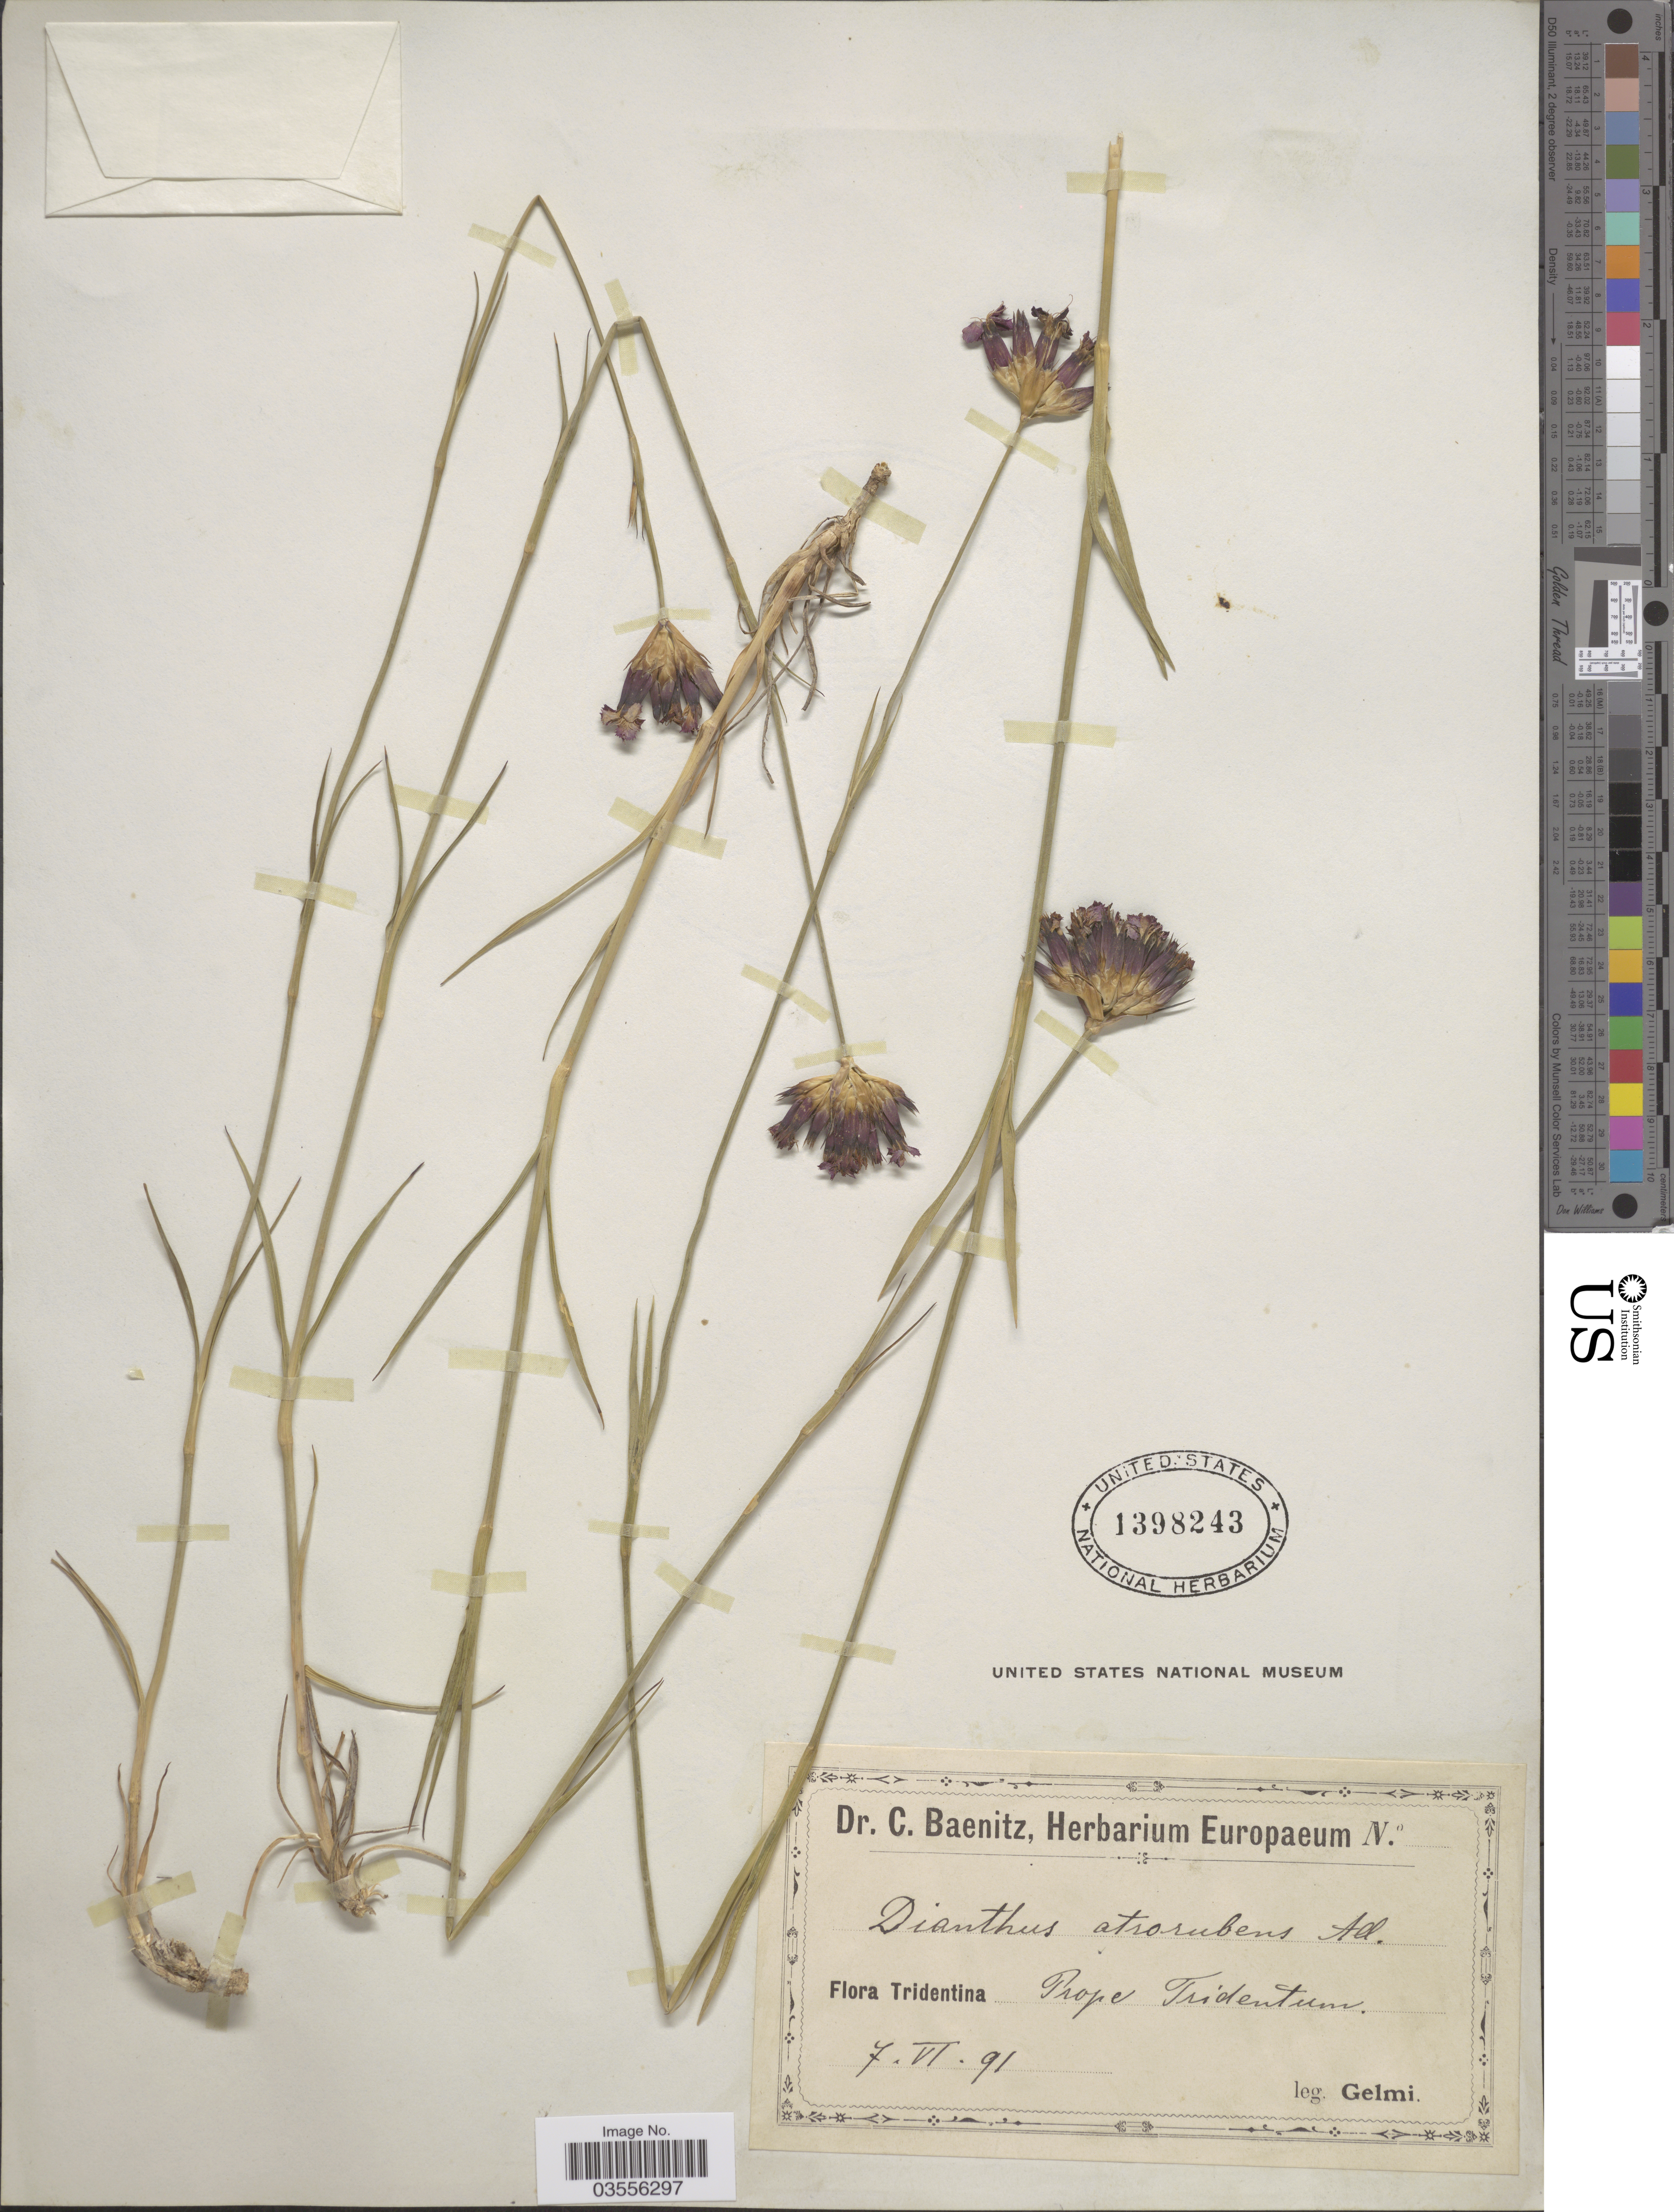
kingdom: Plantae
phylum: Tracheophyta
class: Magnoliopsida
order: Caryophyllales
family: Caryophyllaceae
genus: Dianthus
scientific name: Dianthus atrorubens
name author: All.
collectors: -. Gelmi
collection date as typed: Transcribed d/m/y: 7/6/91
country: Italy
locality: Tridentina Prope Tridentum.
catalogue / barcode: US 1398243